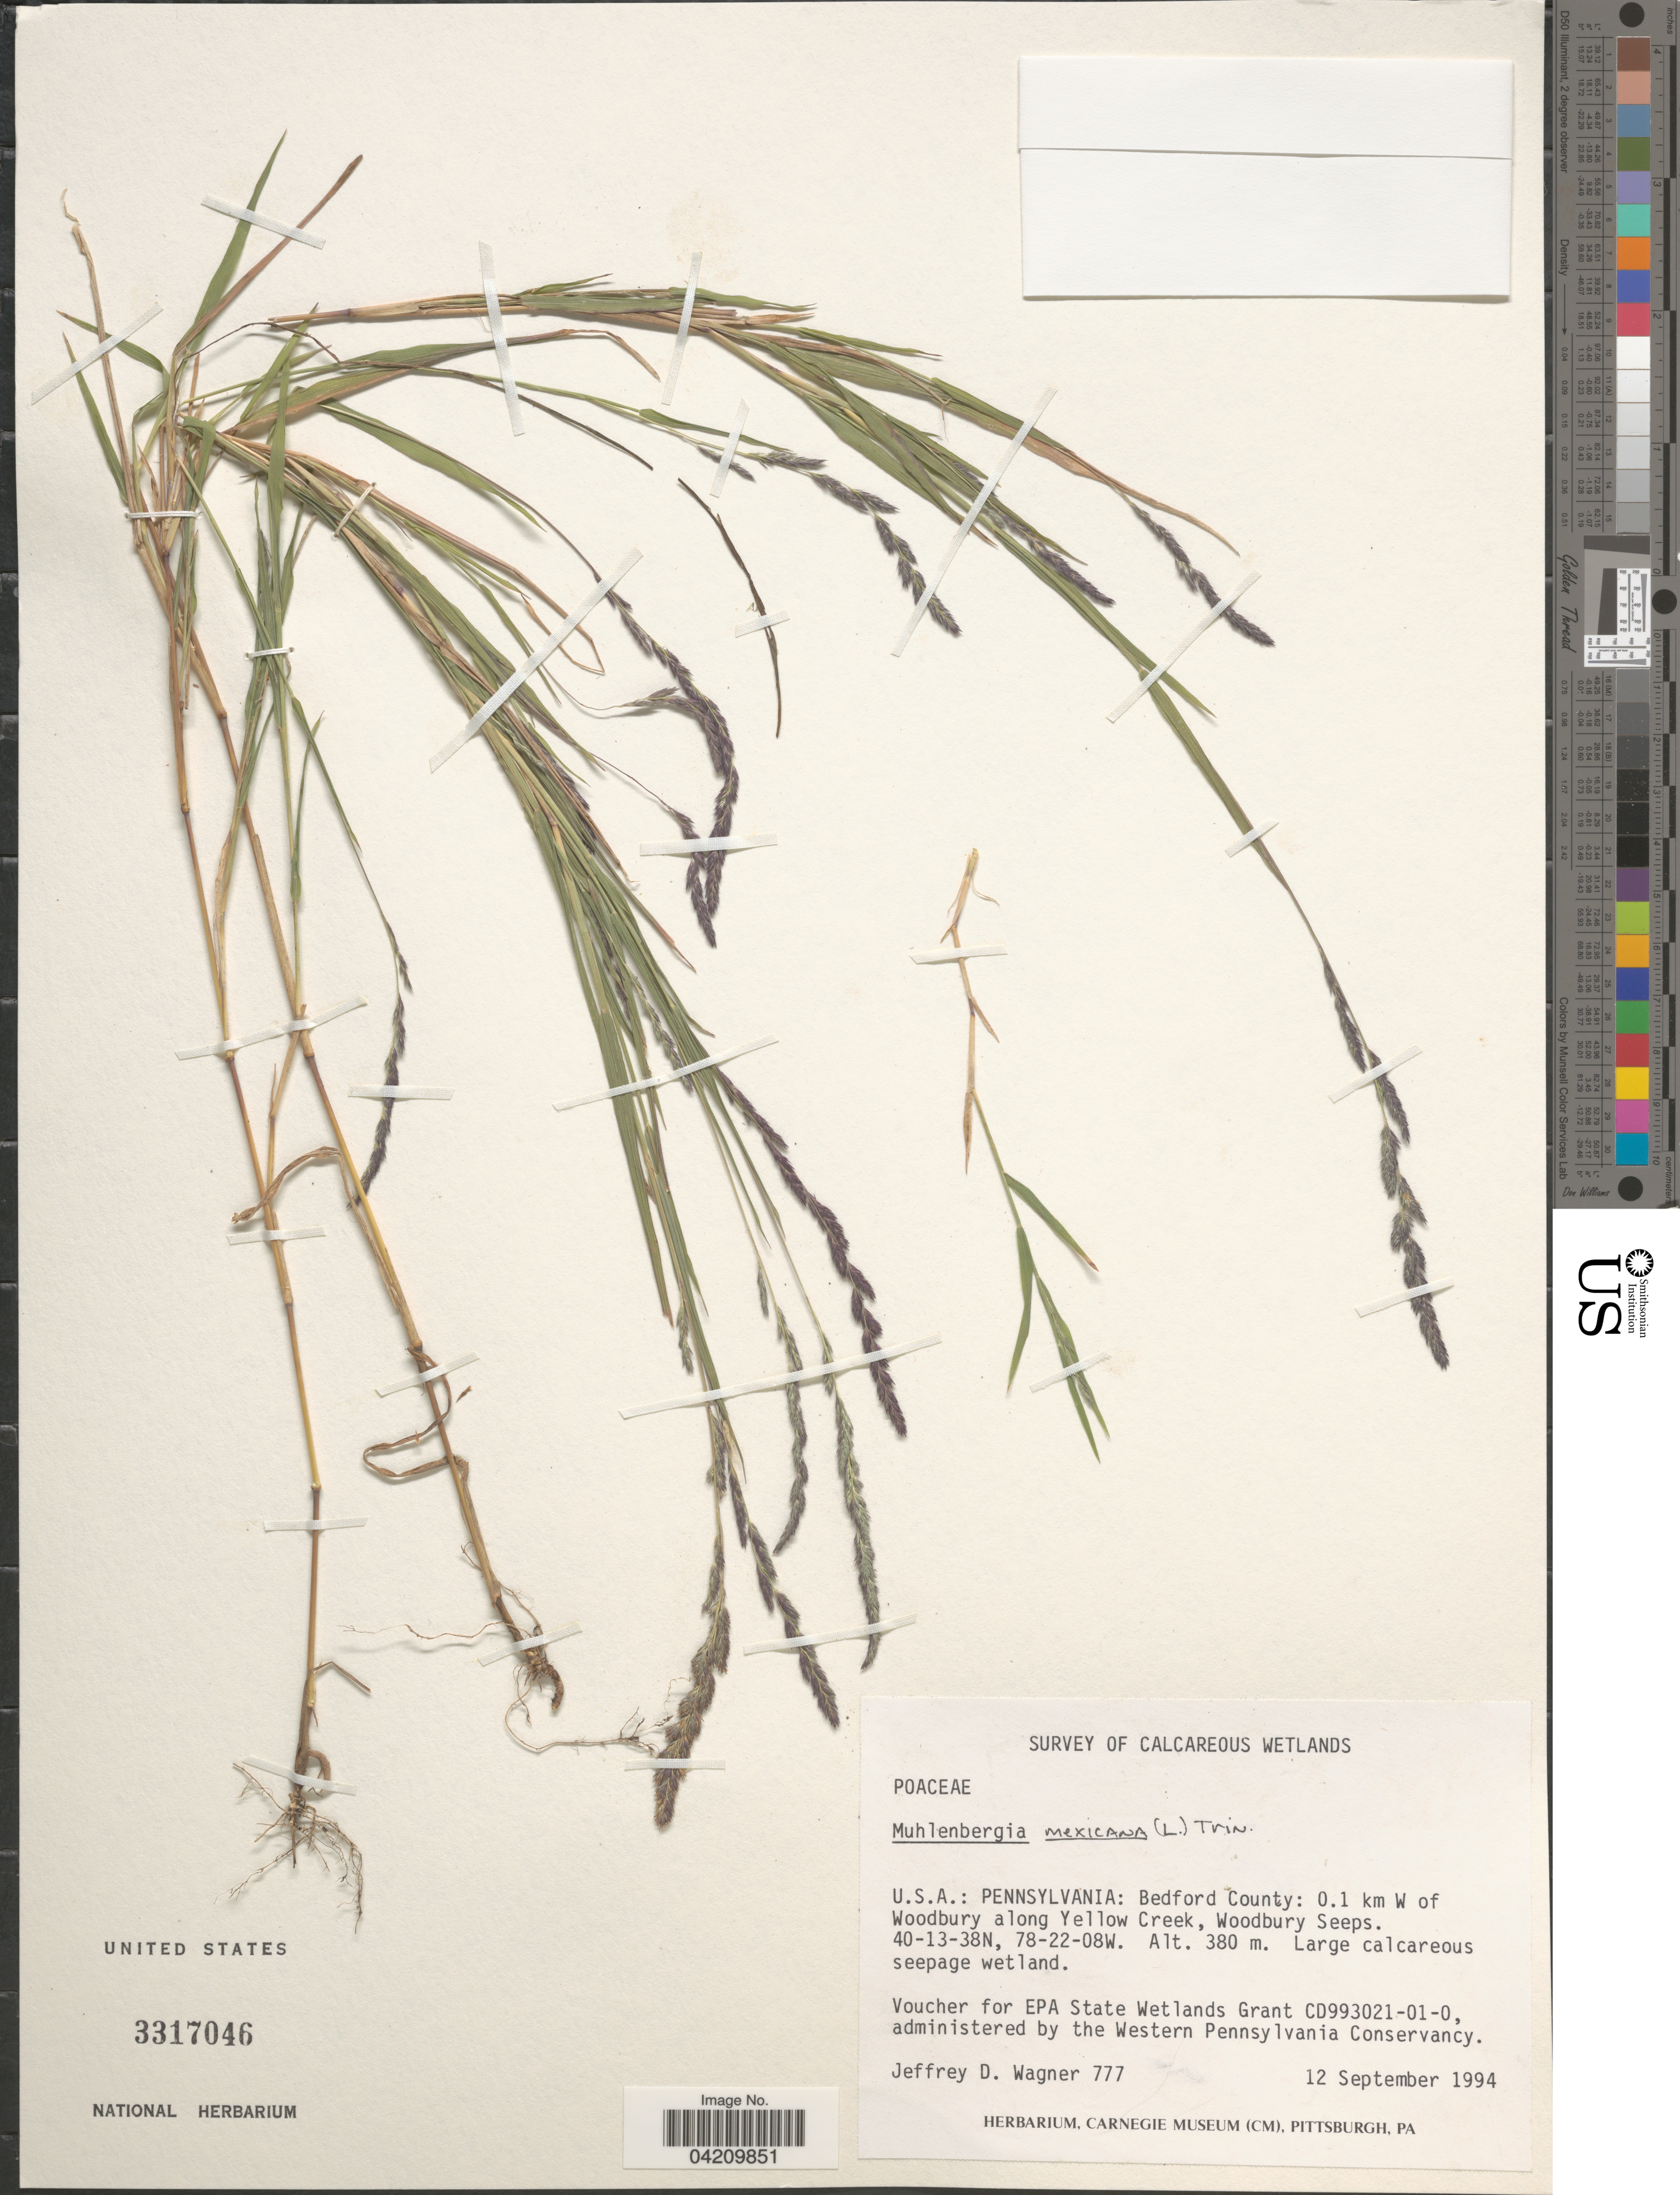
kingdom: Plantae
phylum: Tracheophyta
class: Liliopsida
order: Poales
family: Poaceae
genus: Muhlenbergia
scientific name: Muhlenbergia mexicana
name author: (L.) Trin.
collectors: J. D. Wagner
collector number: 777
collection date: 1994-09-12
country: United States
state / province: Pennsylvania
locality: Survey of Calcareous Wetlands. Bedford County: 0.1 km W of Woodbury, along Yellow Creek, Woodbury Seeps.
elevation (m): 380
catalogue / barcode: US 3317046